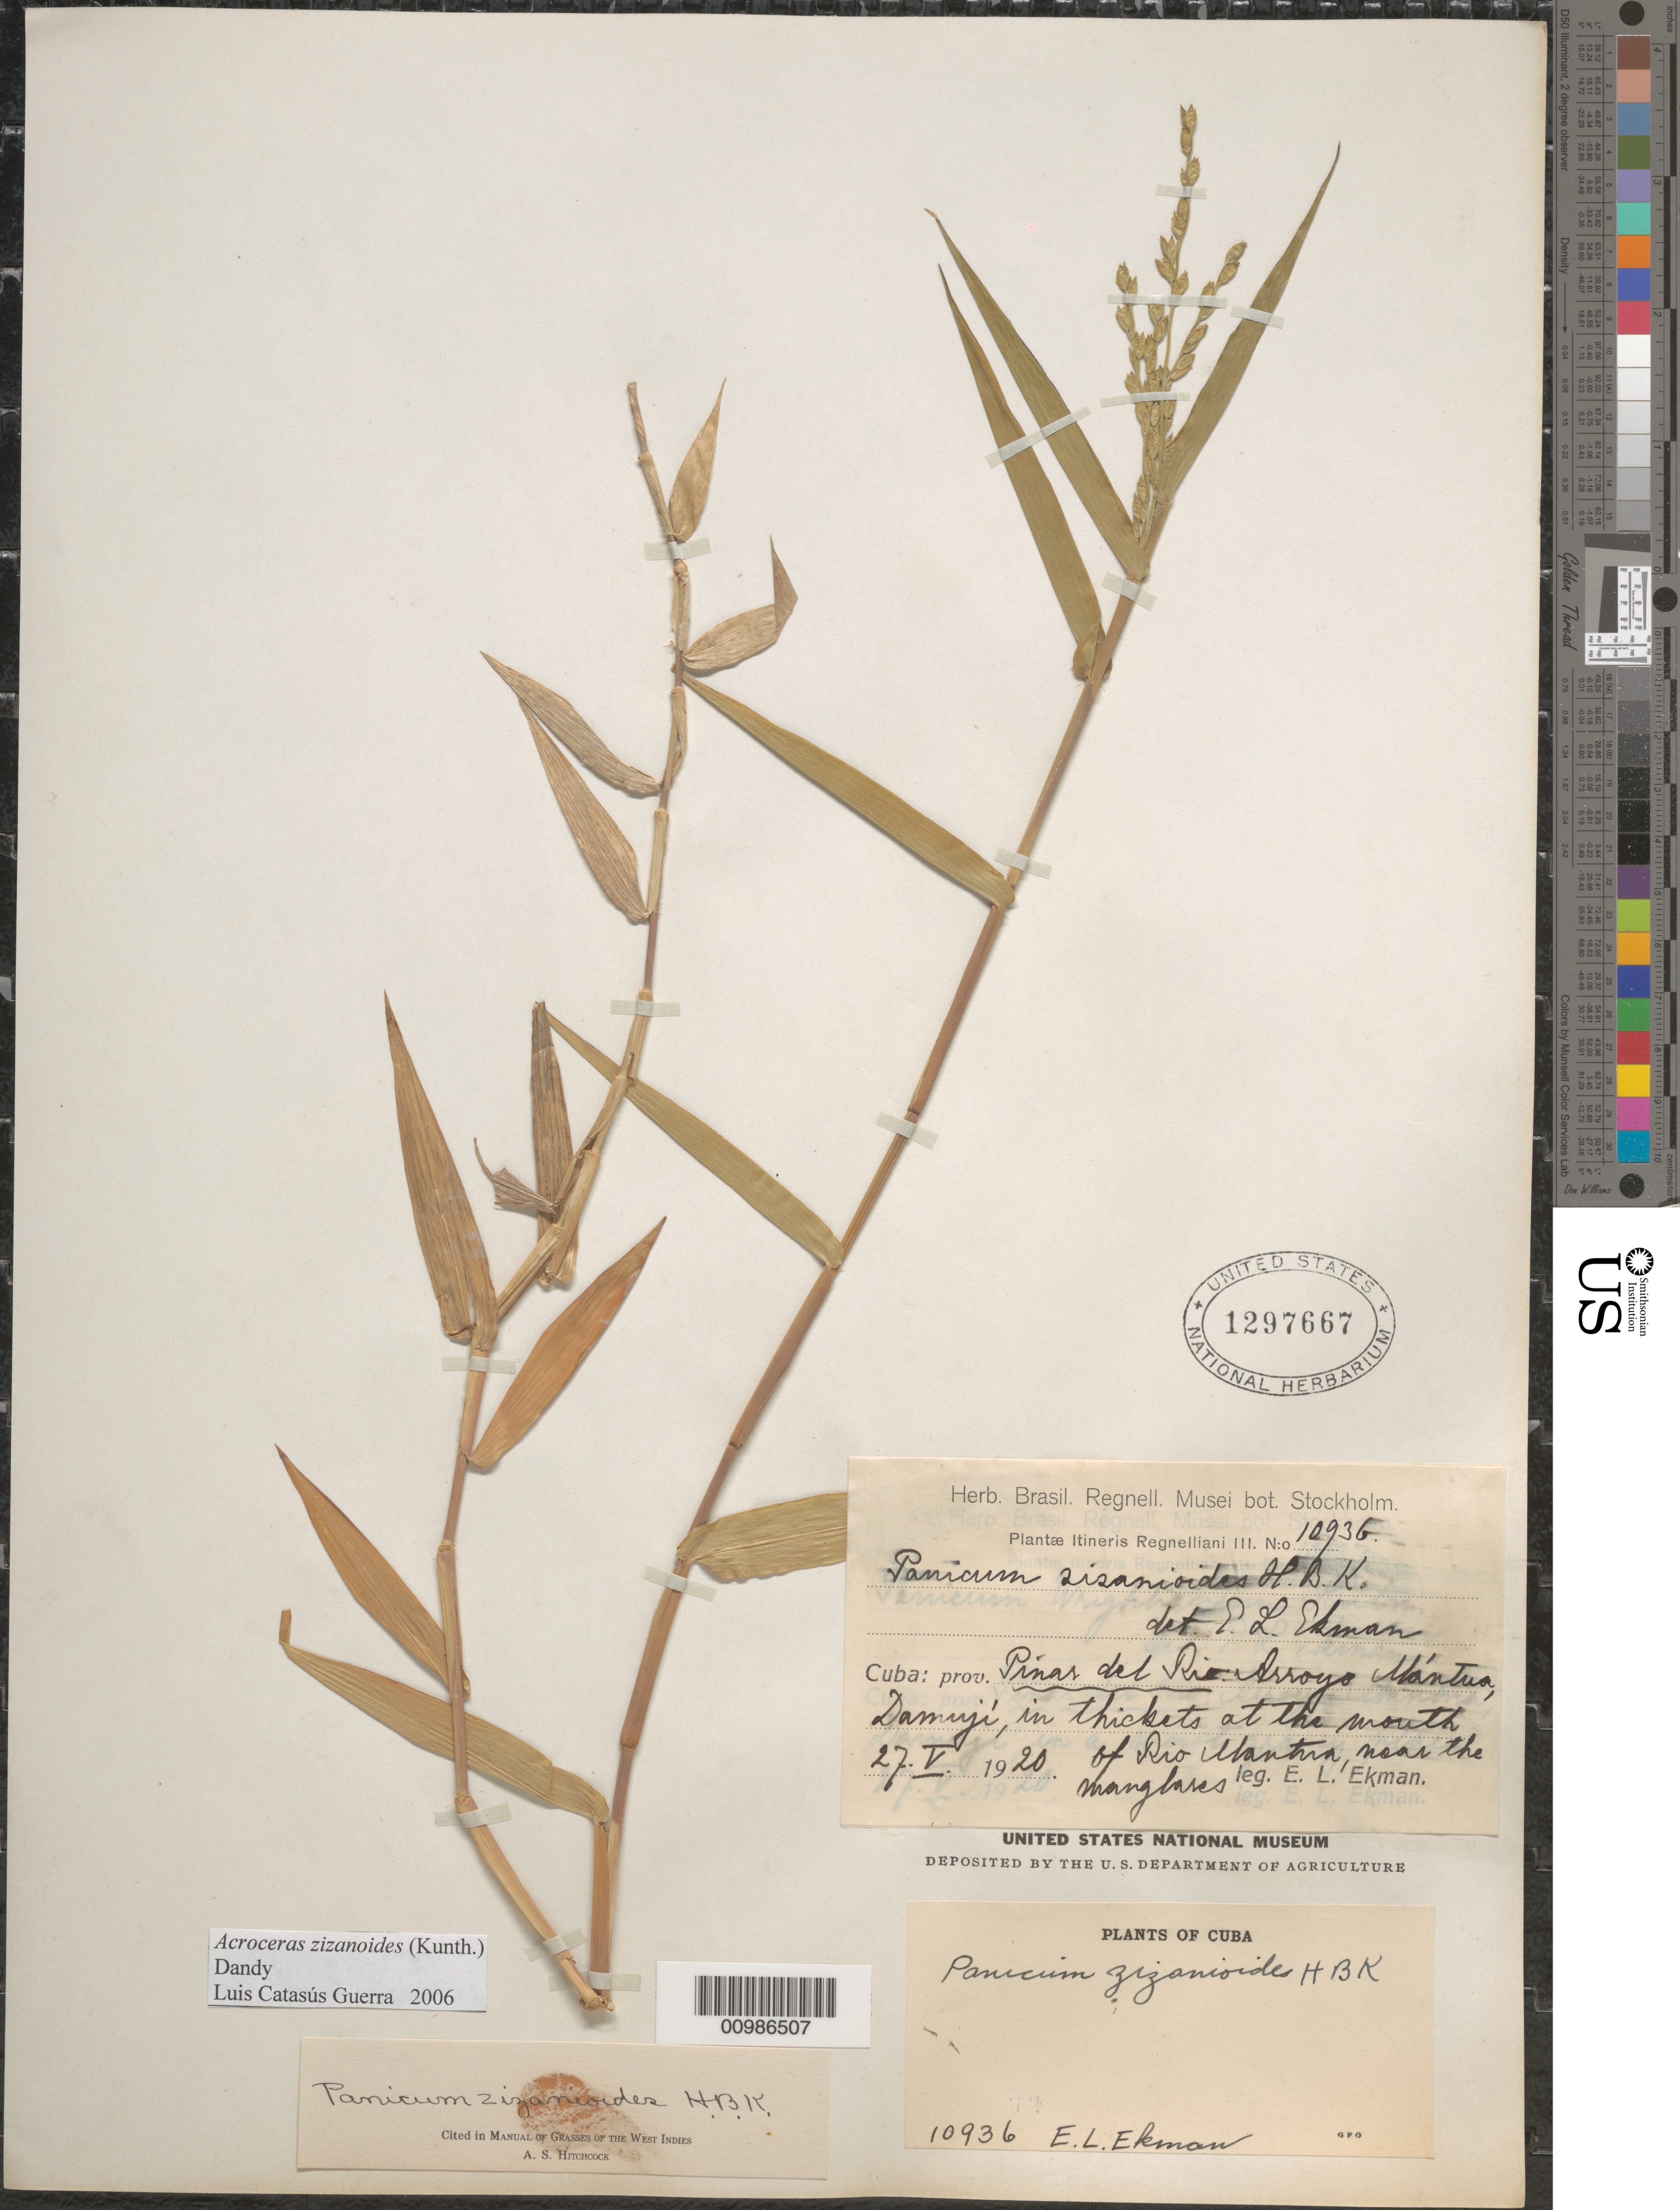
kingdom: Plantae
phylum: Tracheophyta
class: Liliopsida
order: Poales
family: Poaceae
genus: Acroceras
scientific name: Acroceras zizanioides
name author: (Kunth) Dandy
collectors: E. L. Ekman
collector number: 10936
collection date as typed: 27 May 1920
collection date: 1920-05-27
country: Cuba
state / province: Pinar del Rio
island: Cuba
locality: mouth of Rio Mantua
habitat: river near the manglases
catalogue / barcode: US 1297667